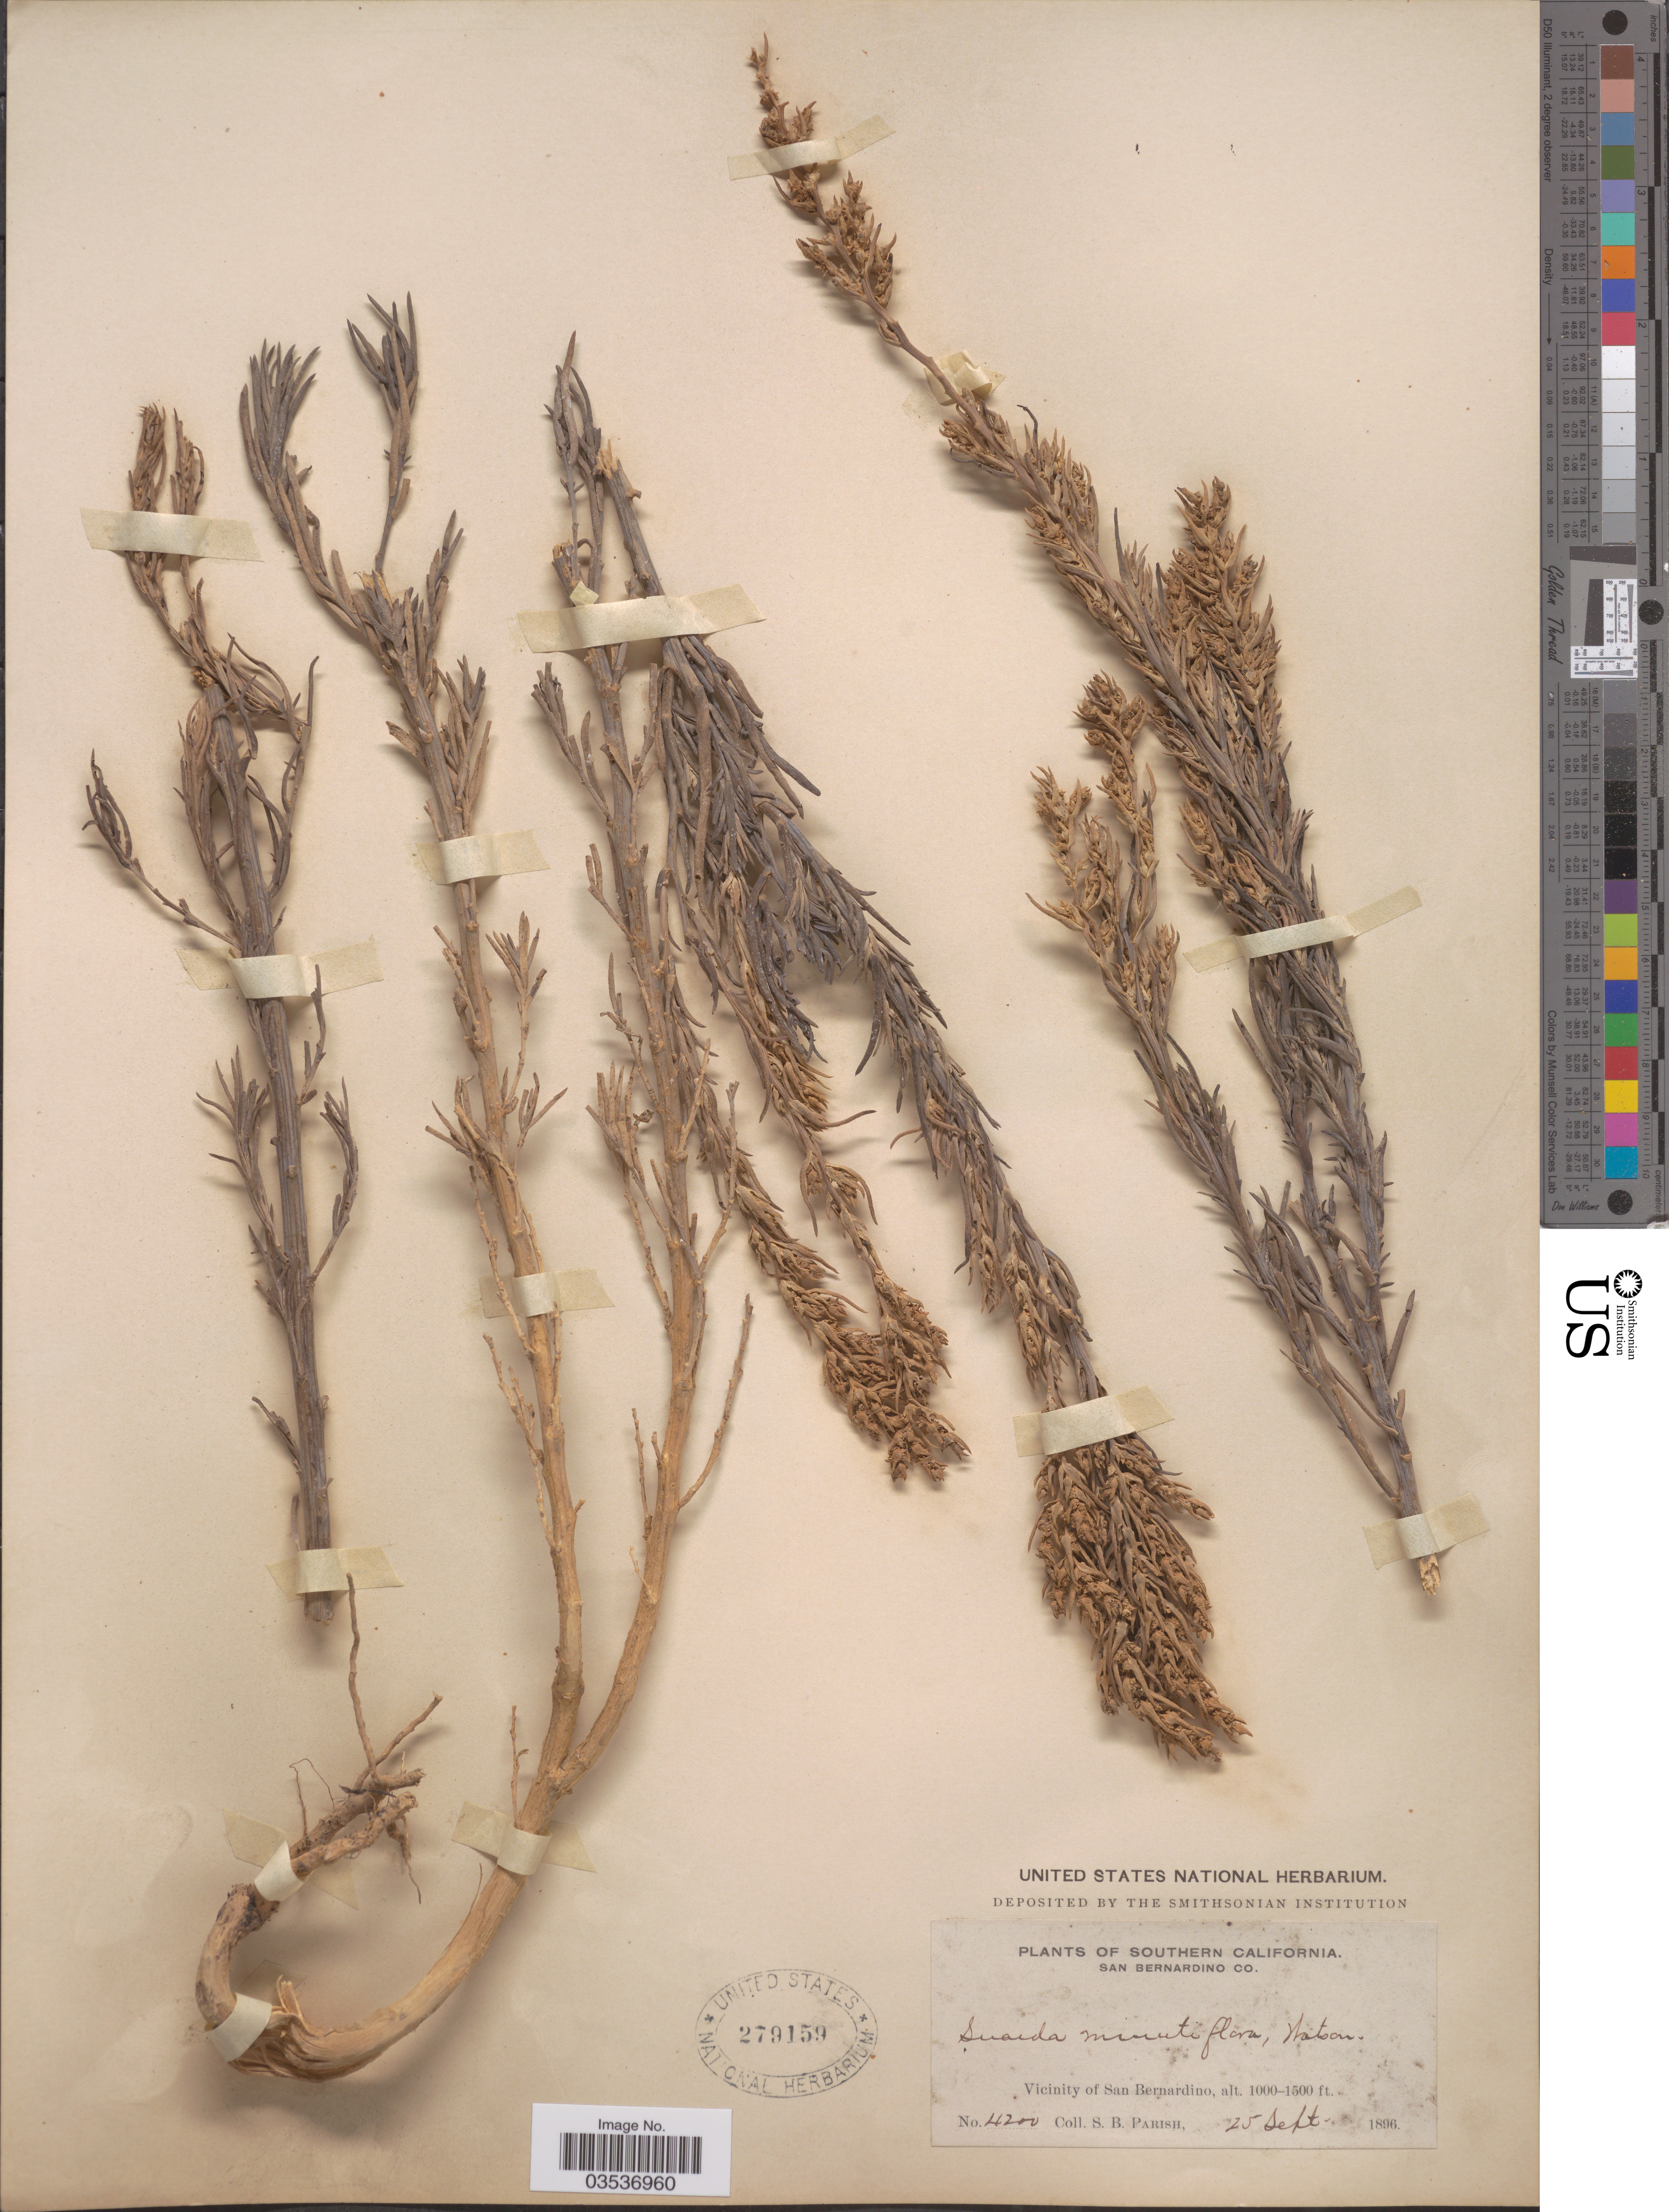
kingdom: Plantae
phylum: Tracheophyta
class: Magnoliopsida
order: Caryophyllales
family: Amaranthaceae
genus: Suaeda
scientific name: Suaeda minutiflora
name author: S. Watson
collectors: S. B. Parish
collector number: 4200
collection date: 1896-09-25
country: United States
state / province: California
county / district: San Bernardino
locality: Southern California. San Bernardino Co. Vicinity of San Bernardino.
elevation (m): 305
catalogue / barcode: US 279159